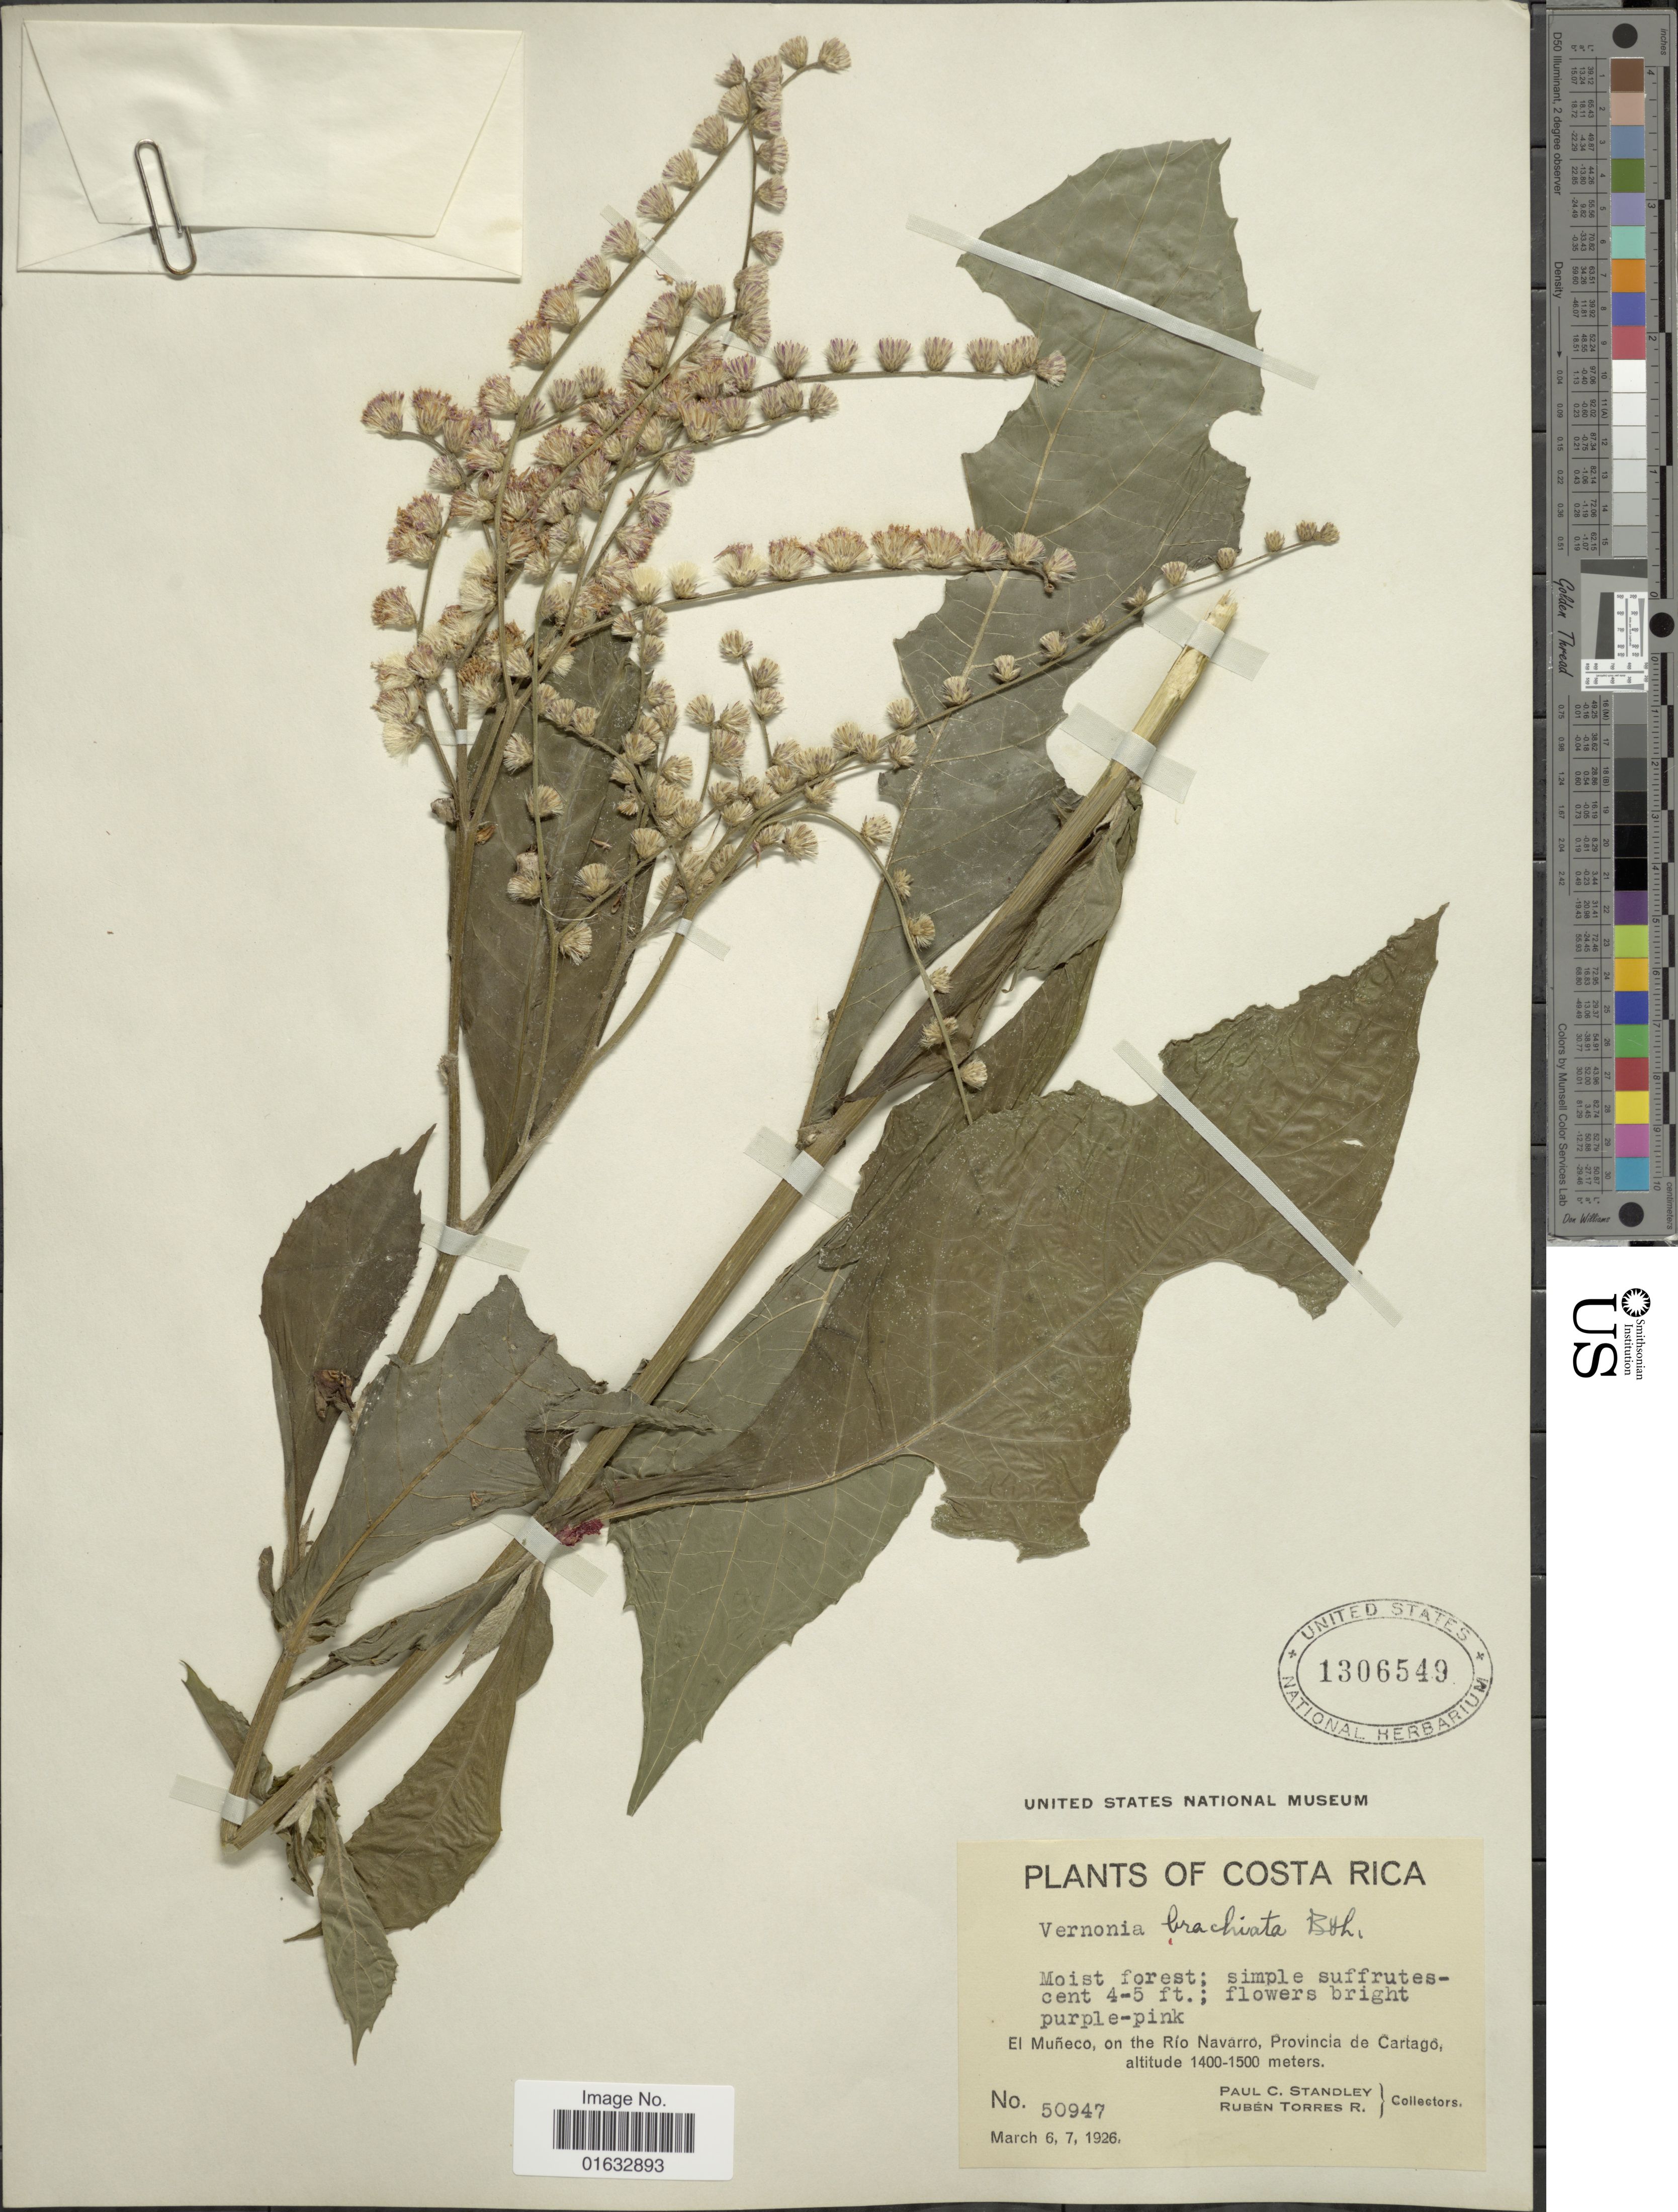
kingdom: Plantae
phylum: Tracheophyta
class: Magnoliopsida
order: Asterales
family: Asteraceae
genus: Eirmocephala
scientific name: Eirmocephala brachiata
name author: (Benth.) H. Rob.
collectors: P. C. Standley & R. Torres Rojas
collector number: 50947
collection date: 1926-03-06/1926-03-07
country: Costa Rica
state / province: Cartago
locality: El Muneco, on the Rio Navarro, Provinci de Cartago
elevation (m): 1400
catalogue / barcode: US 1306549